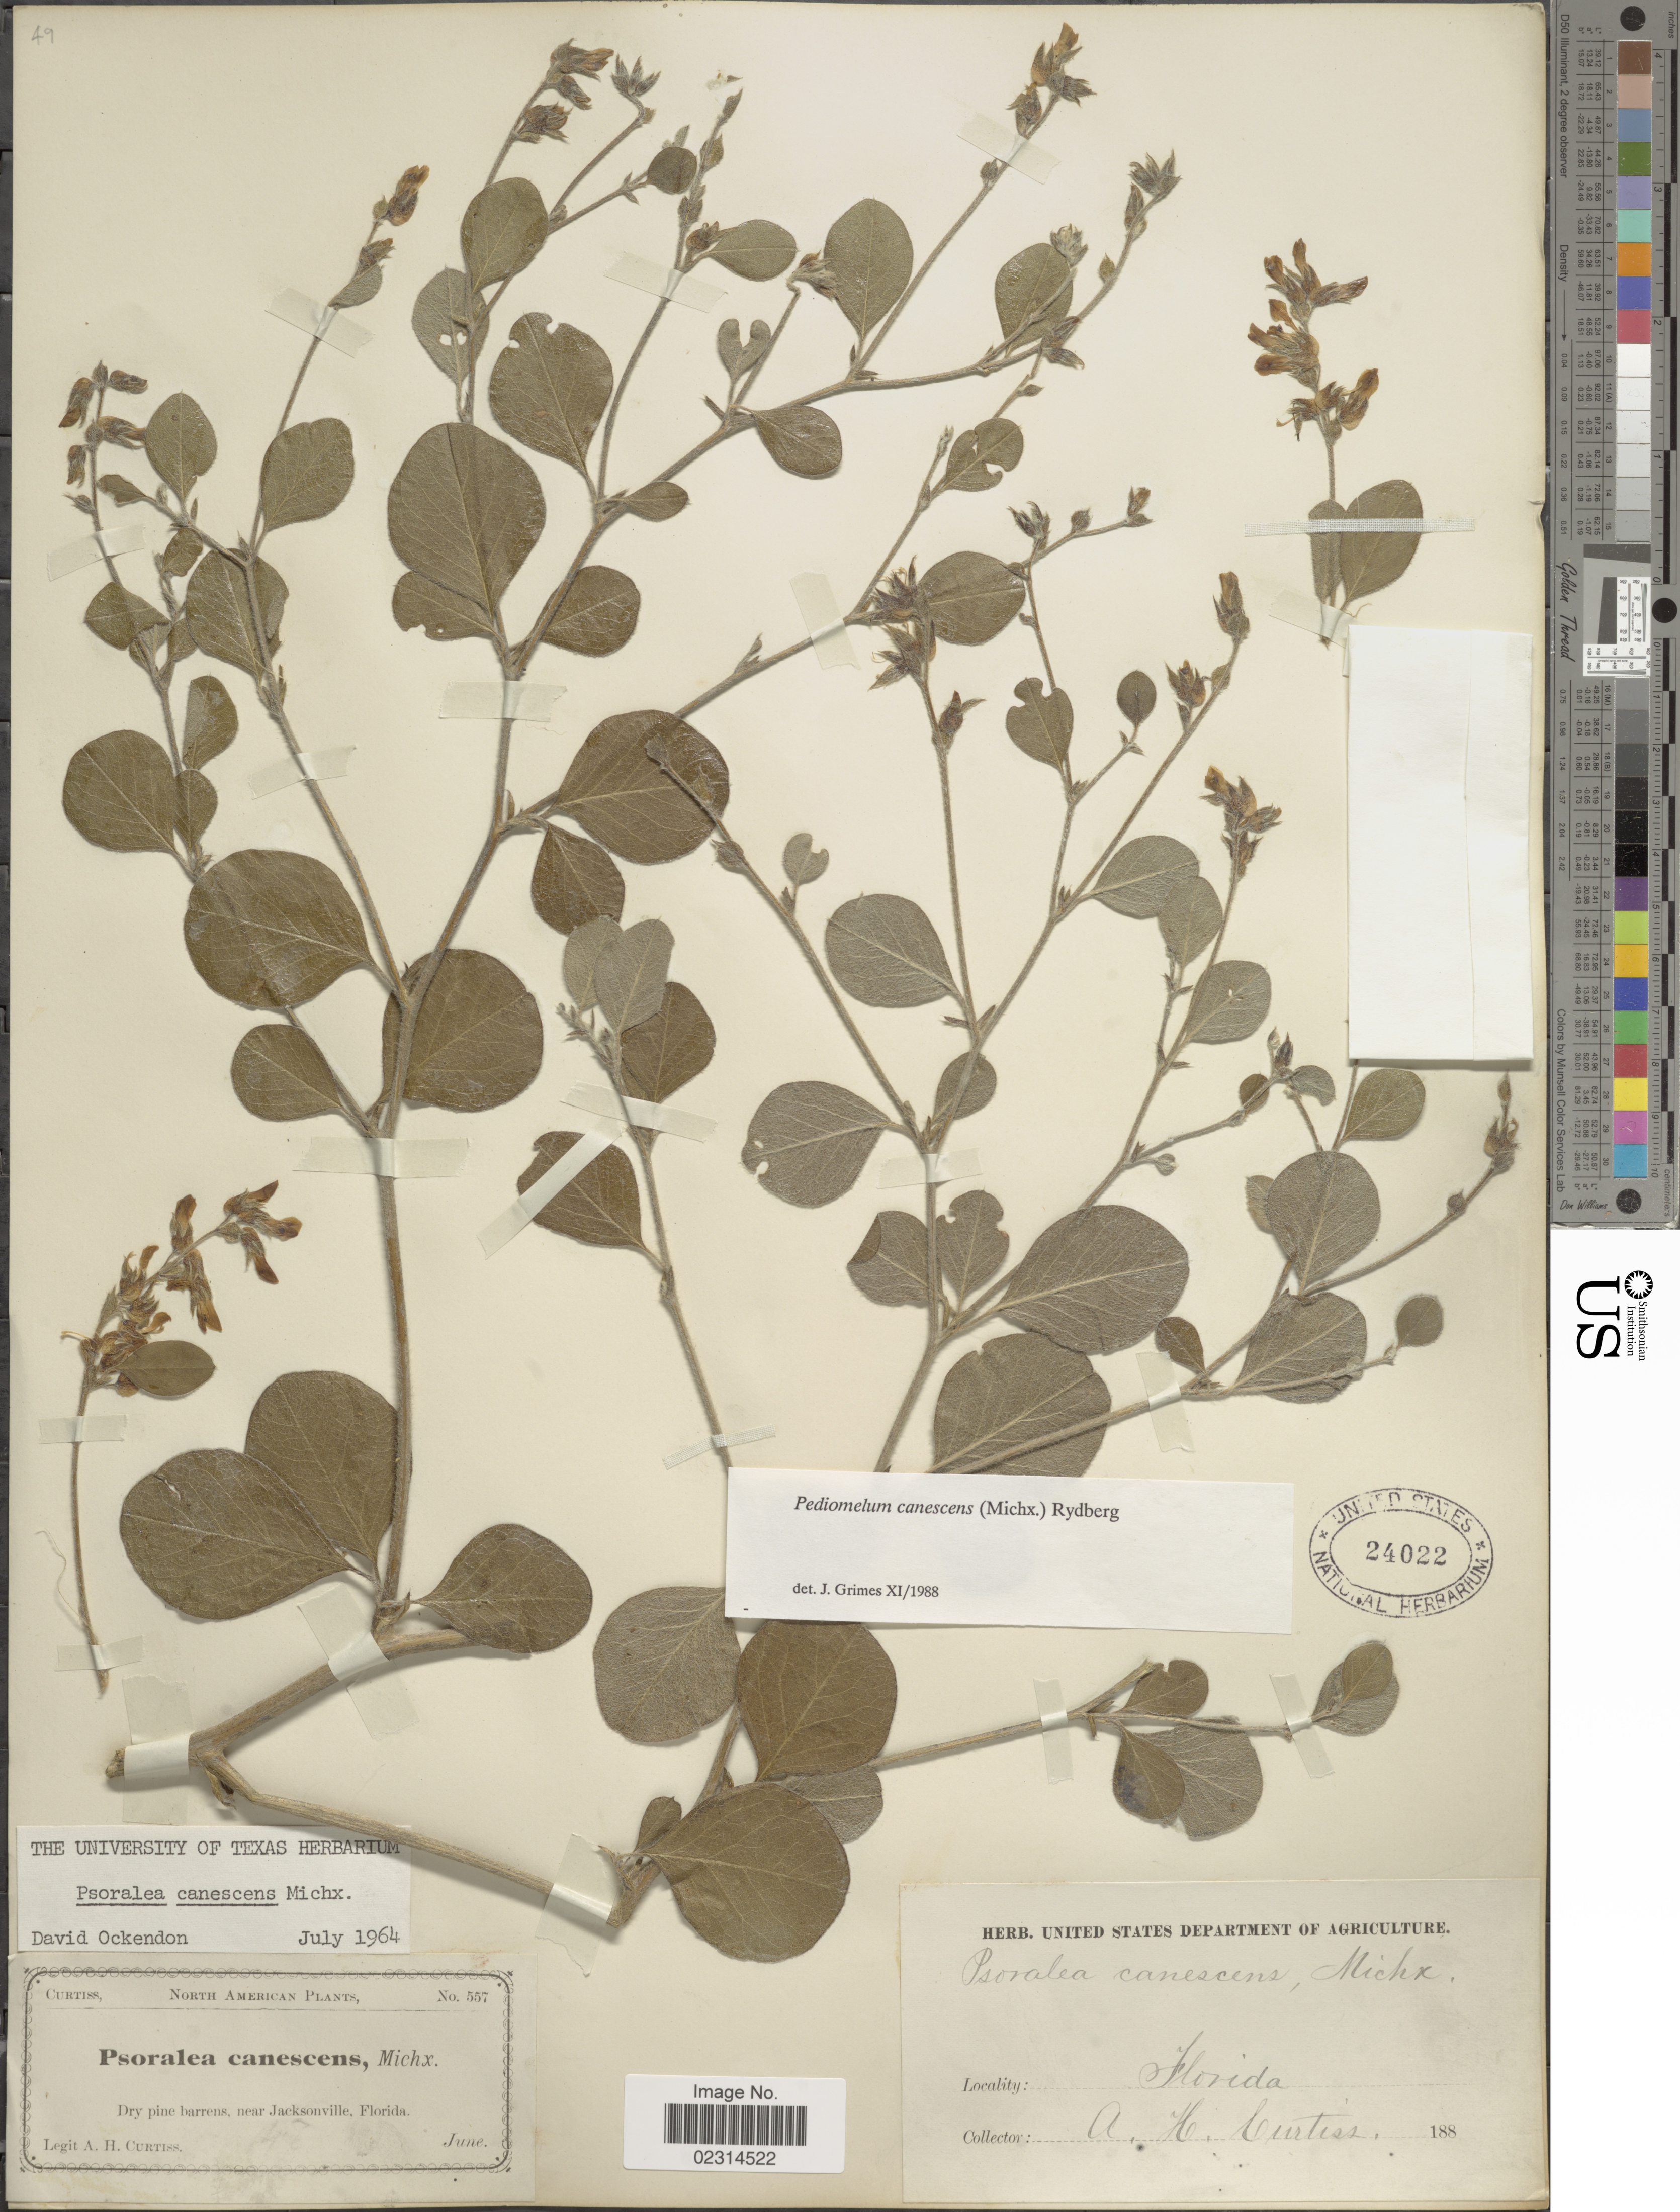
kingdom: Plantae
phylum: Tracheophyta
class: Magnoliopsida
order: Fabales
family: Fabaceae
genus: Pediomelum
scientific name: Pediomelum canescens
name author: (Michx.) Rydb.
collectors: A. H. Curtiss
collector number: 557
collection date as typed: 188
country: United States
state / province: Florida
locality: Near Jacksonville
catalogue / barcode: US 24022